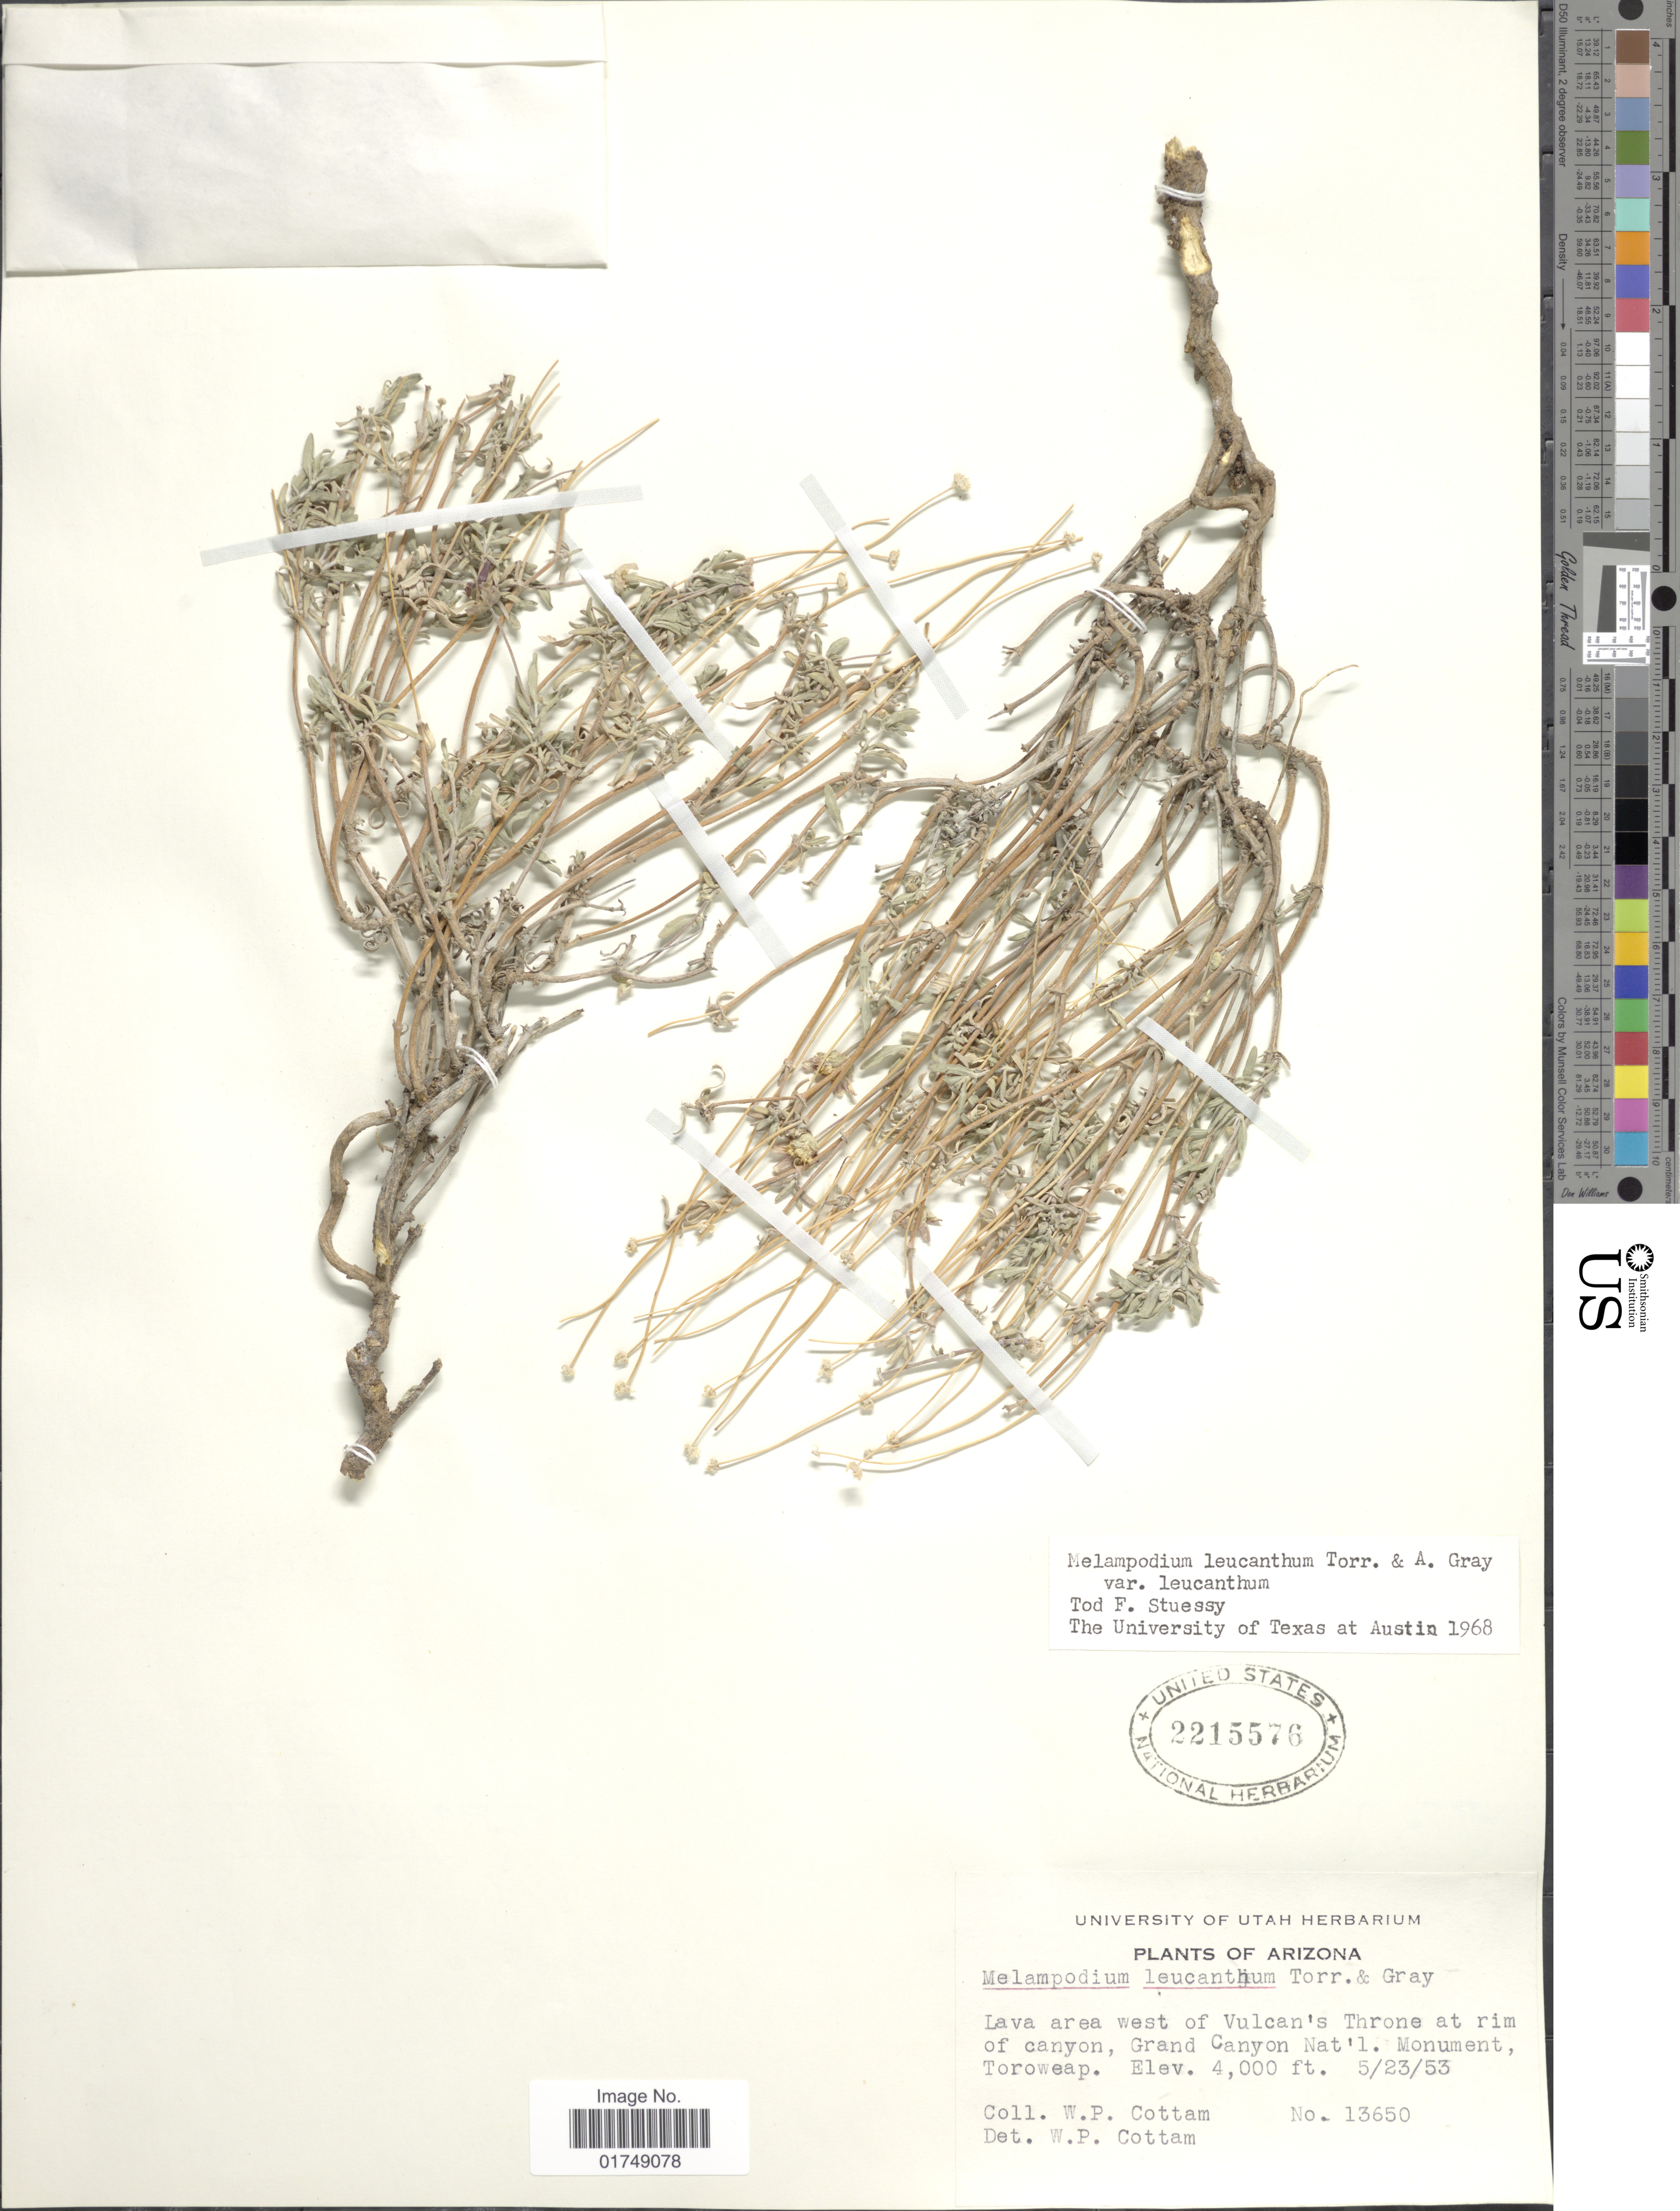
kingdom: Plantae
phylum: Tracheophyta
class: Magnoliopsida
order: Asterales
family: Asteraceae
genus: Melampodium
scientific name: Melampodium leucanthum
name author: Torr. & A. Gray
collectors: W. Cottam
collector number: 13650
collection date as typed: Transcribed d/m/y: 23/5/53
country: United States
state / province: Arizona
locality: Area west of Vulcan's Throne at rim of canyon, Grand Canyon Nat'l Monument, Toroweap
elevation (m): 1219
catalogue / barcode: US 2215576